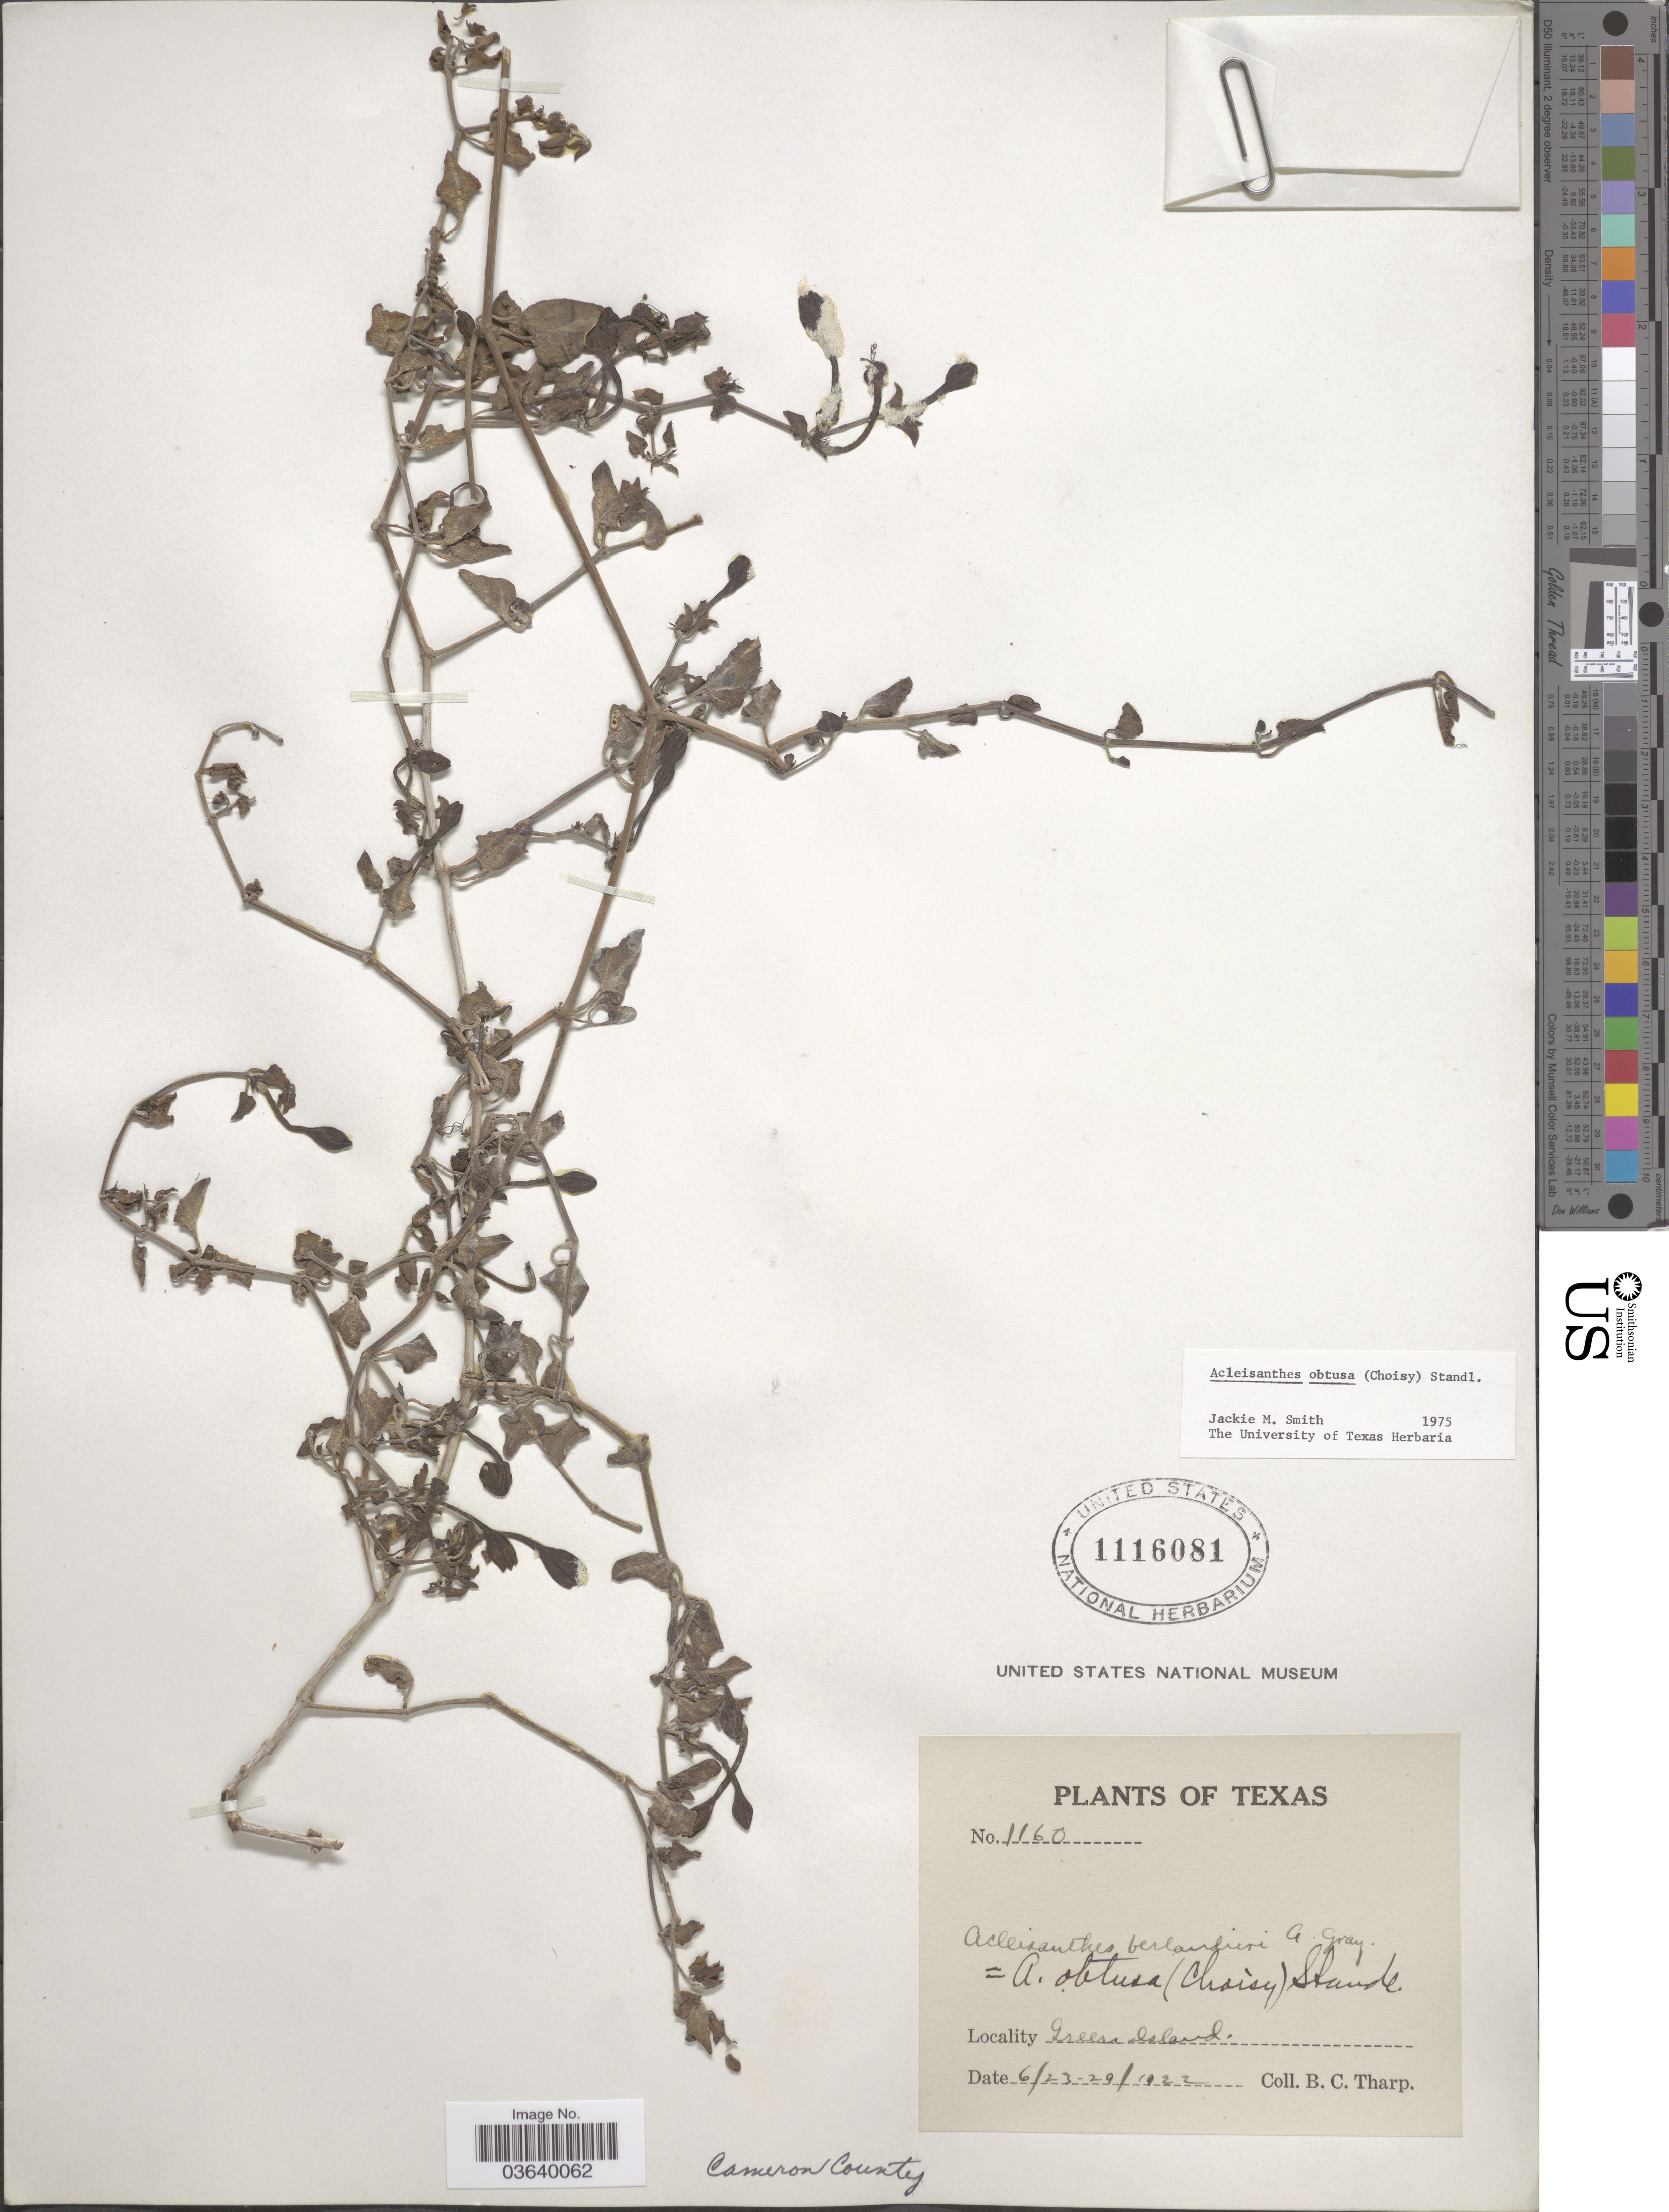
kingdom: Plantae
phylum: Tracheophyta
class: Magnoliopsida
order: Caryophyllales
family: Nyctaginaceae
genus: Acleisanthes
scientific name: Acleisanthes obtusa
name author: (Choisy) Standl.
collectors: B. C. Tharp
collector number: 1160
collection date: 1922-06-23/1922-06-29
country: United States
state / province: Texas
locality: Green Island. Cameron County.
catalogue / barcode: US 1116081